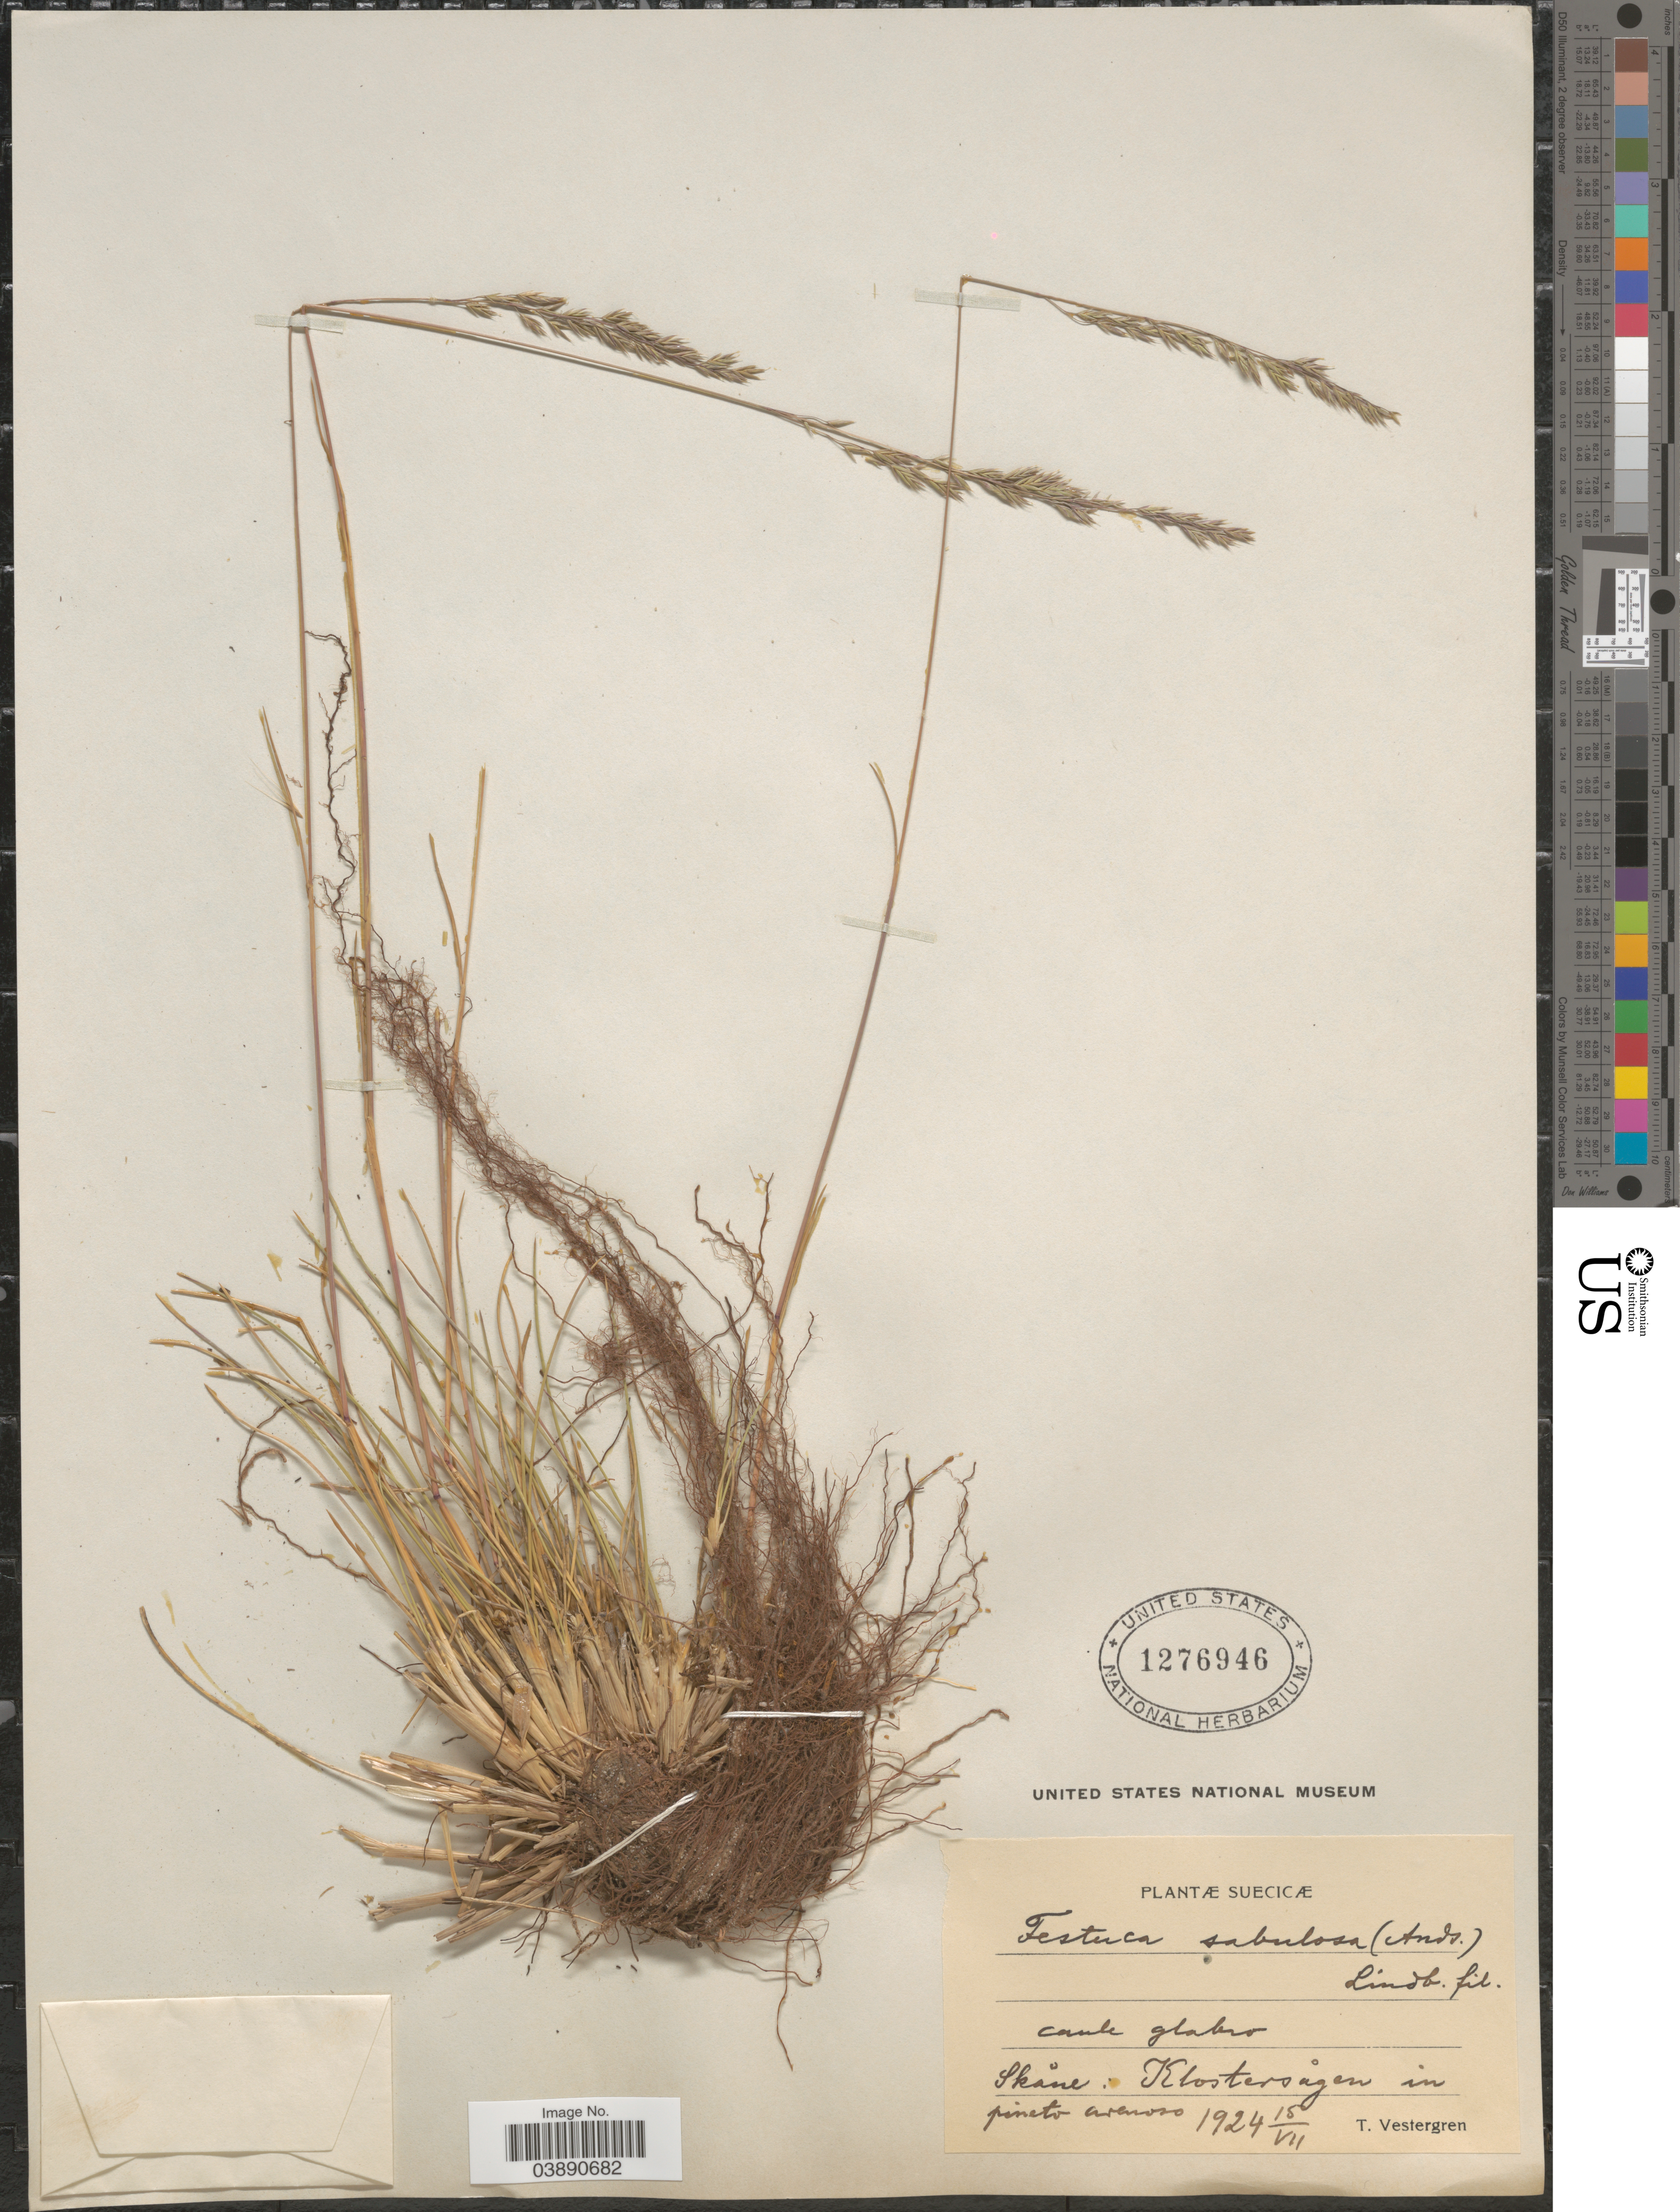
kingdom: Plantae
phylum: Tracheophyta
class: Liliopsida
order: Poales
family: Poaceae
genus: Festuca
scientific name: Festuca sp.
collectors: T. Vestergren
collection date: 1924-07-15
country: Sweden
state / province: Skåne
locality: Suecicæ. Klostersågen in pineto arenoso.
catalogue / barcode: US 1276946